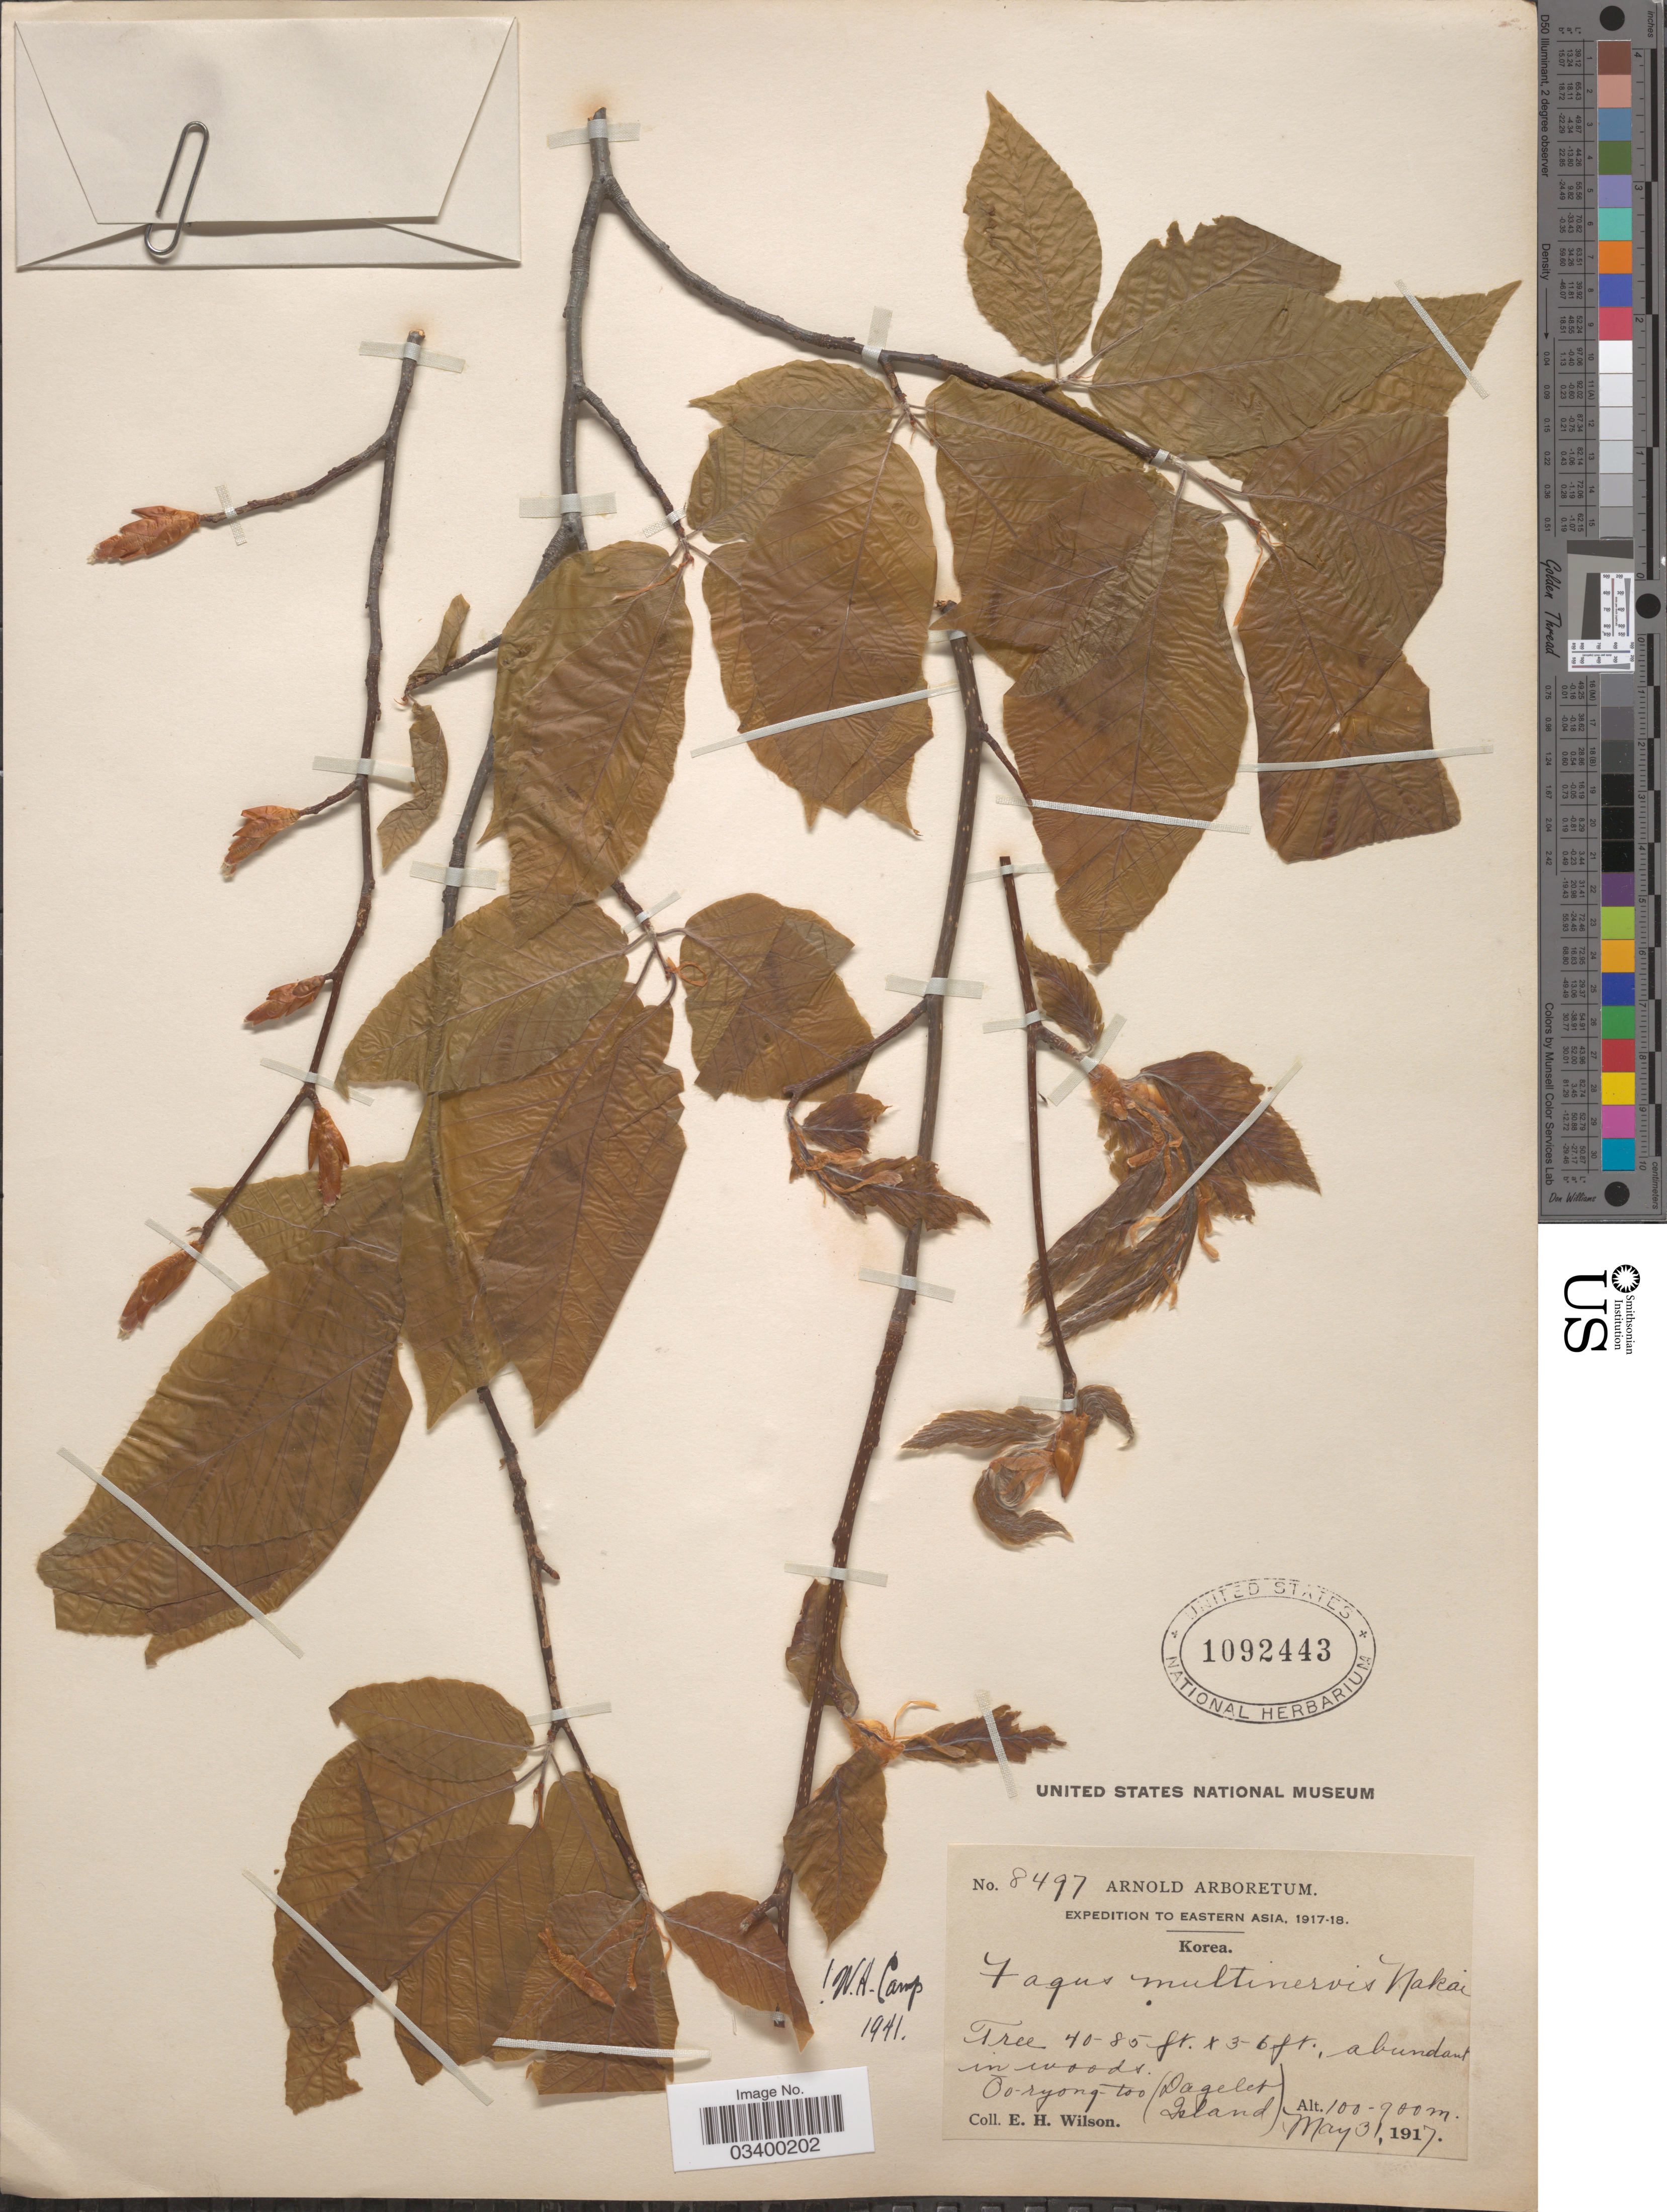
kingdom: Plantae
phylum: Tracheophyta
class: Magnoliopsida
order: Fagales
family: Fagaceae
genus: Fagus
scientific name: Fagus japonica var. multinervis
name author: (Nakai) Y.Y. Lee ex Govaerts & Frodin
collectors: E. Wilson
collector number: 8497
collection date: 1917-05-31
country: South Korea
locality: Ōo-ryong-too (Dagelet Island).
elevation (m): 100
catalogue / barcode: US 1092443